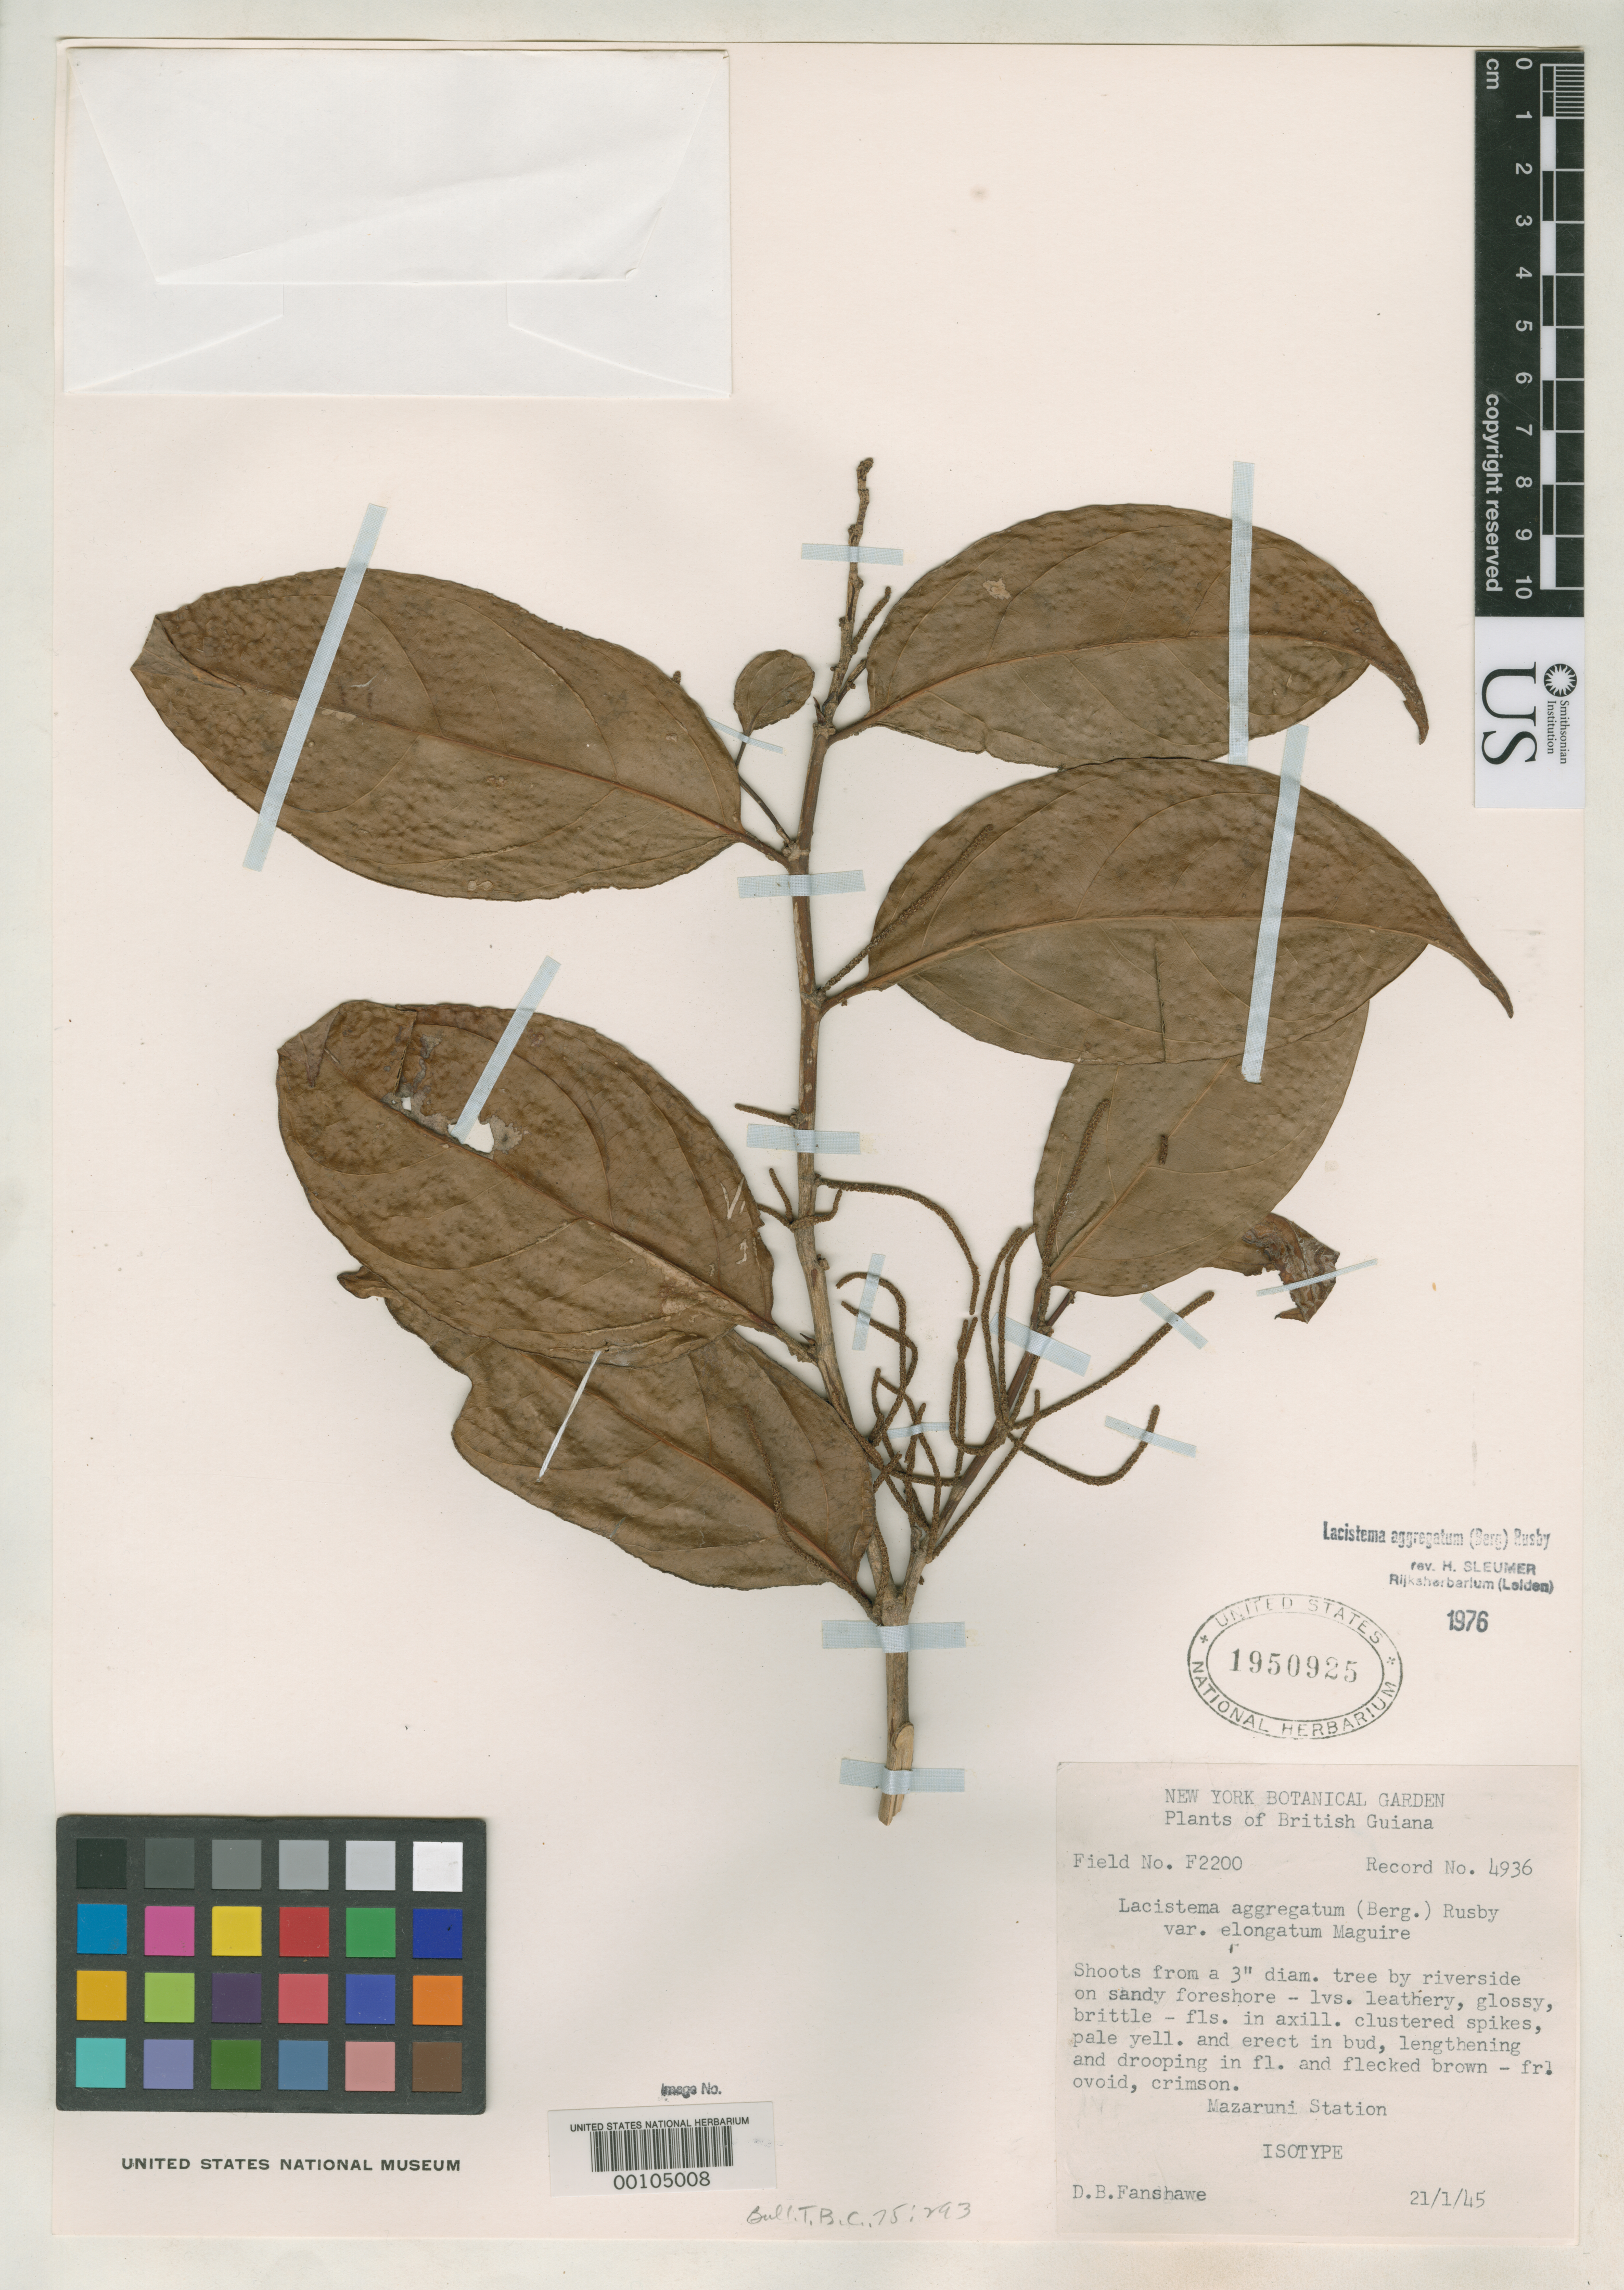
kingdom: Plantae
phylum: Tracheophyta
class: Magnoliopsida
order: Malpighiales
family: Lacistemataceae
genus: Lacistema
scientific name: Lacistema aggregatum var. elongatum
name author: Maguire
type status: Isotype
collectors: D. B. Fanshawe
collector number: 2200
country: Guyana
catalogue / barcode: US 1950925